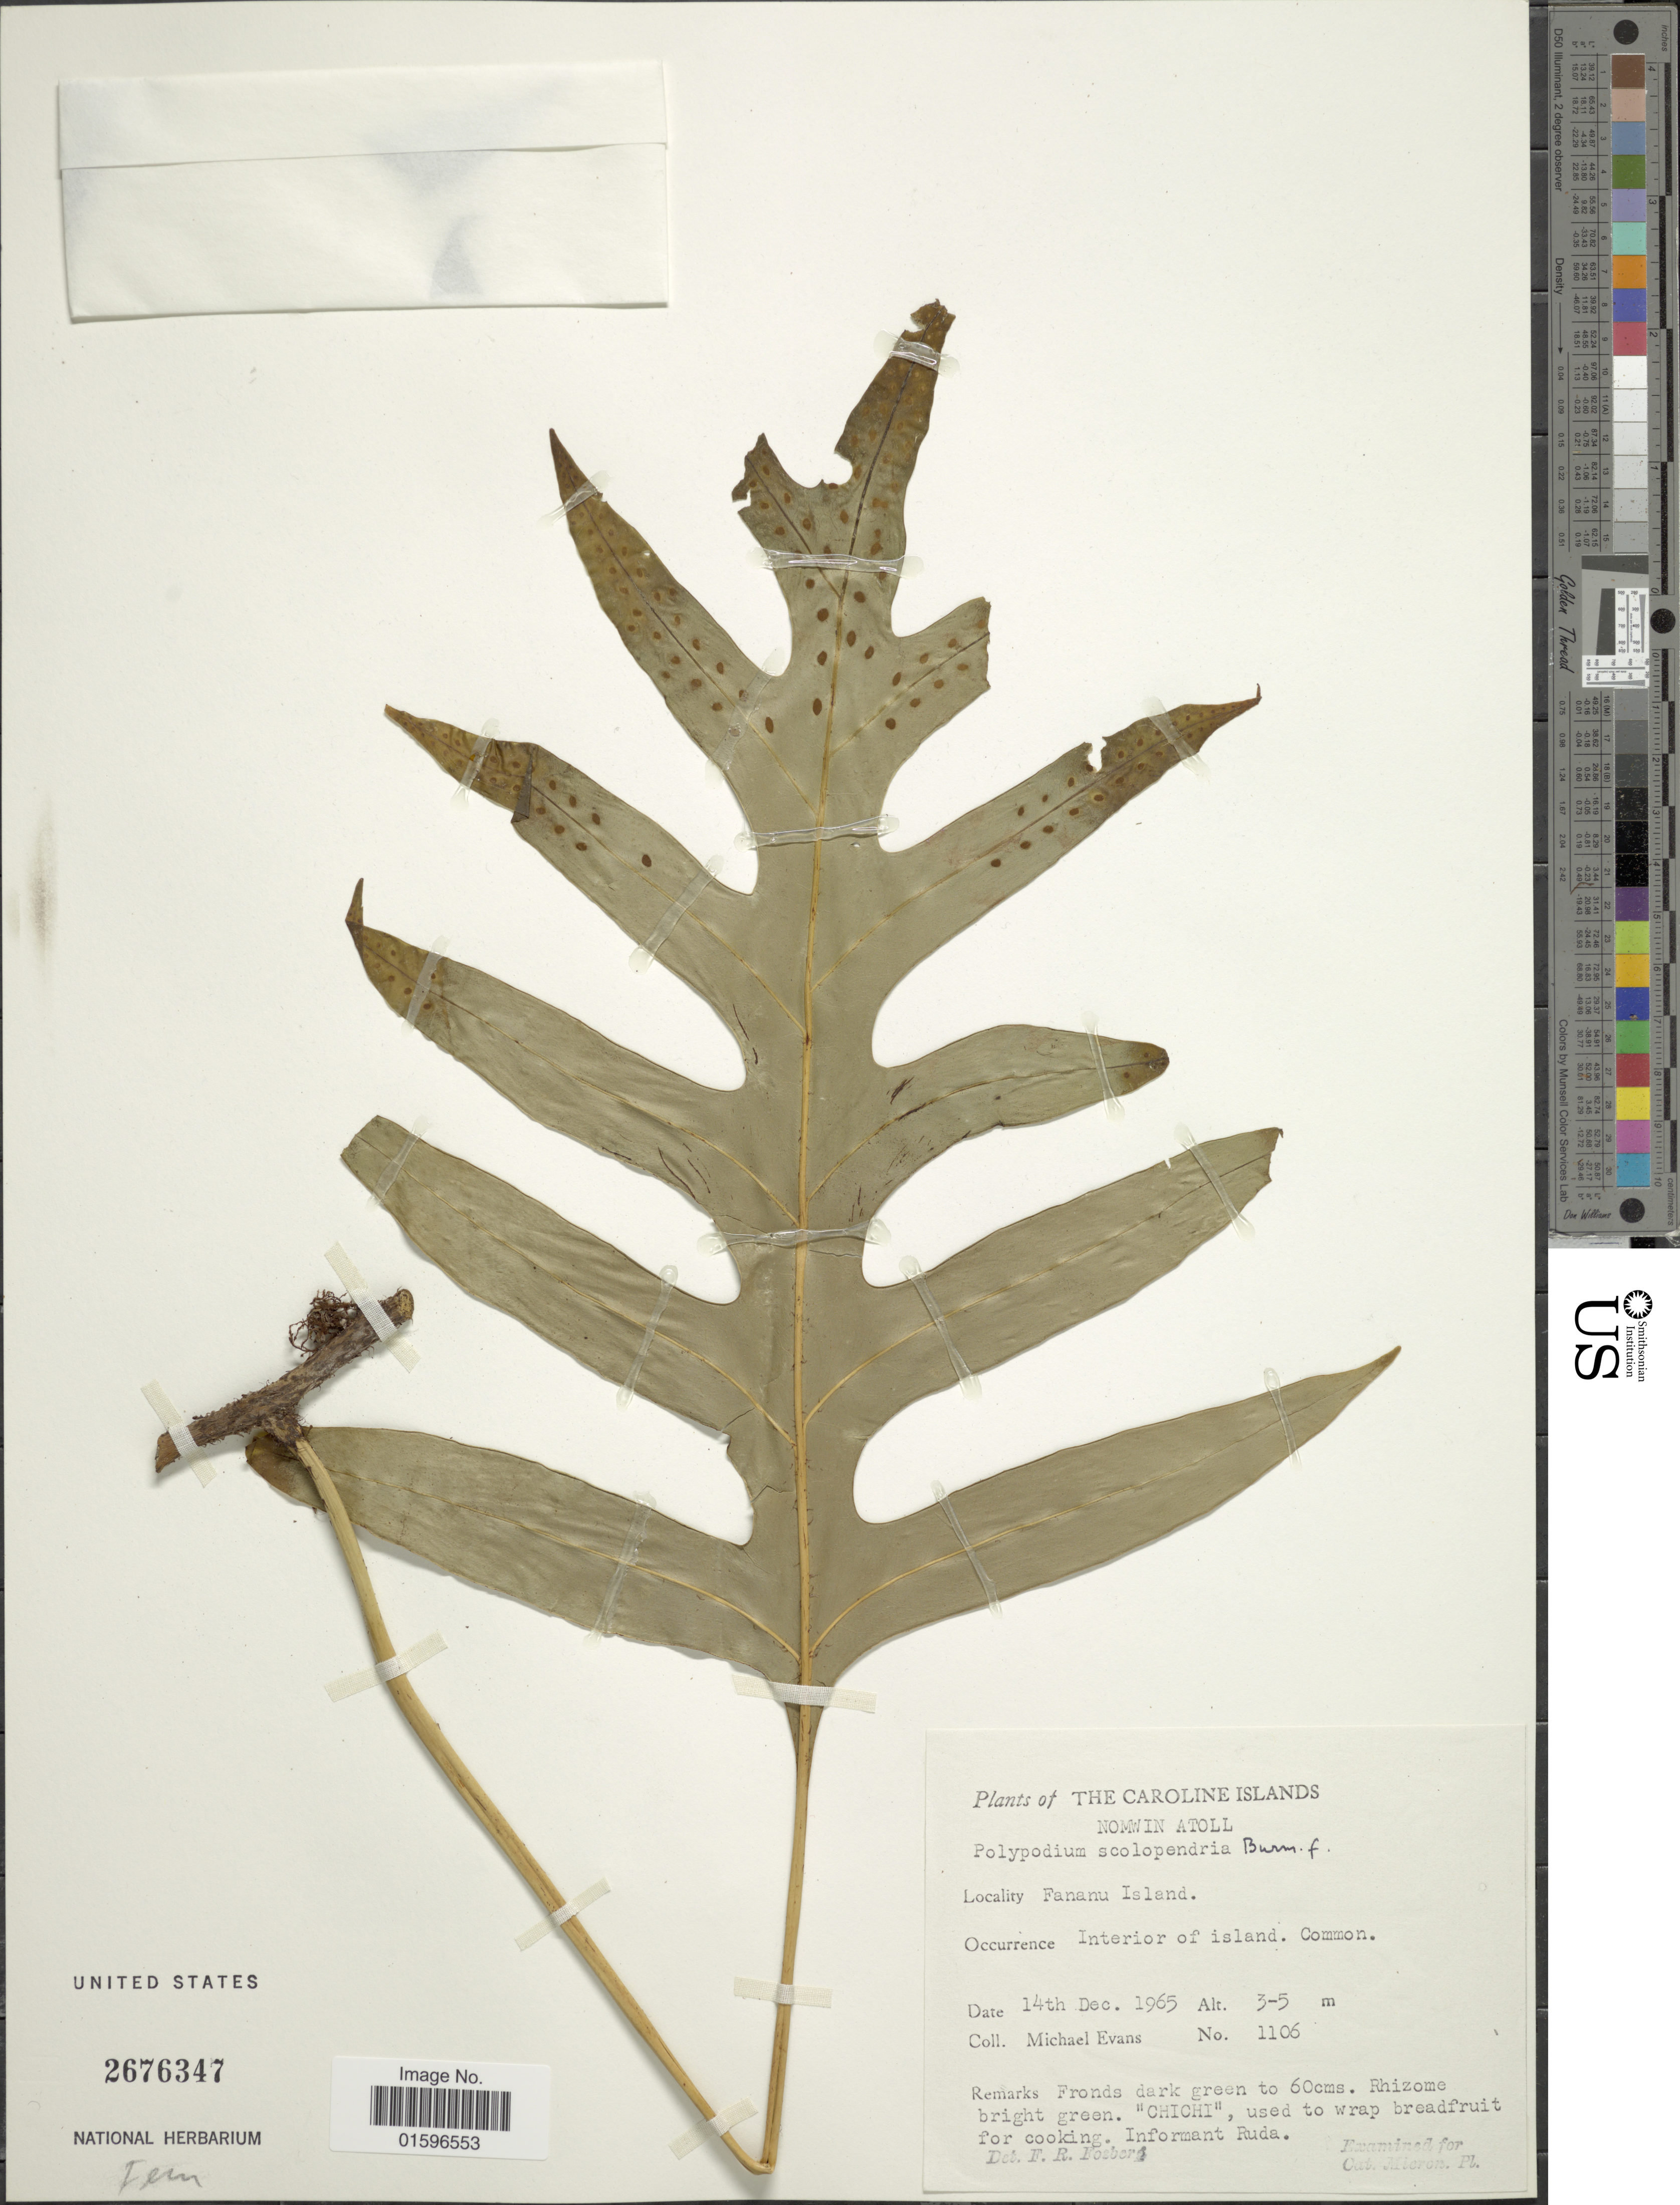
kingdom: Plantae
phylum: Tracheophyta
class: Polypodiopsida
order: Polypodiales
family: Polypodiaceae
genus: Polypodium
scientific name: Polypodium scolopendria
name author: Burm. f.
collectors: M. Evans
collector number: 1106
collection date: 1965-12-14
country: Micronesia, Federated States of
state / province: Truk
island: Nomwin Atoll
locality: Carolines Islands, Nomwin Atoll, Fananu Island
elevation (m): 3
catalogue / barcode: US 2676347